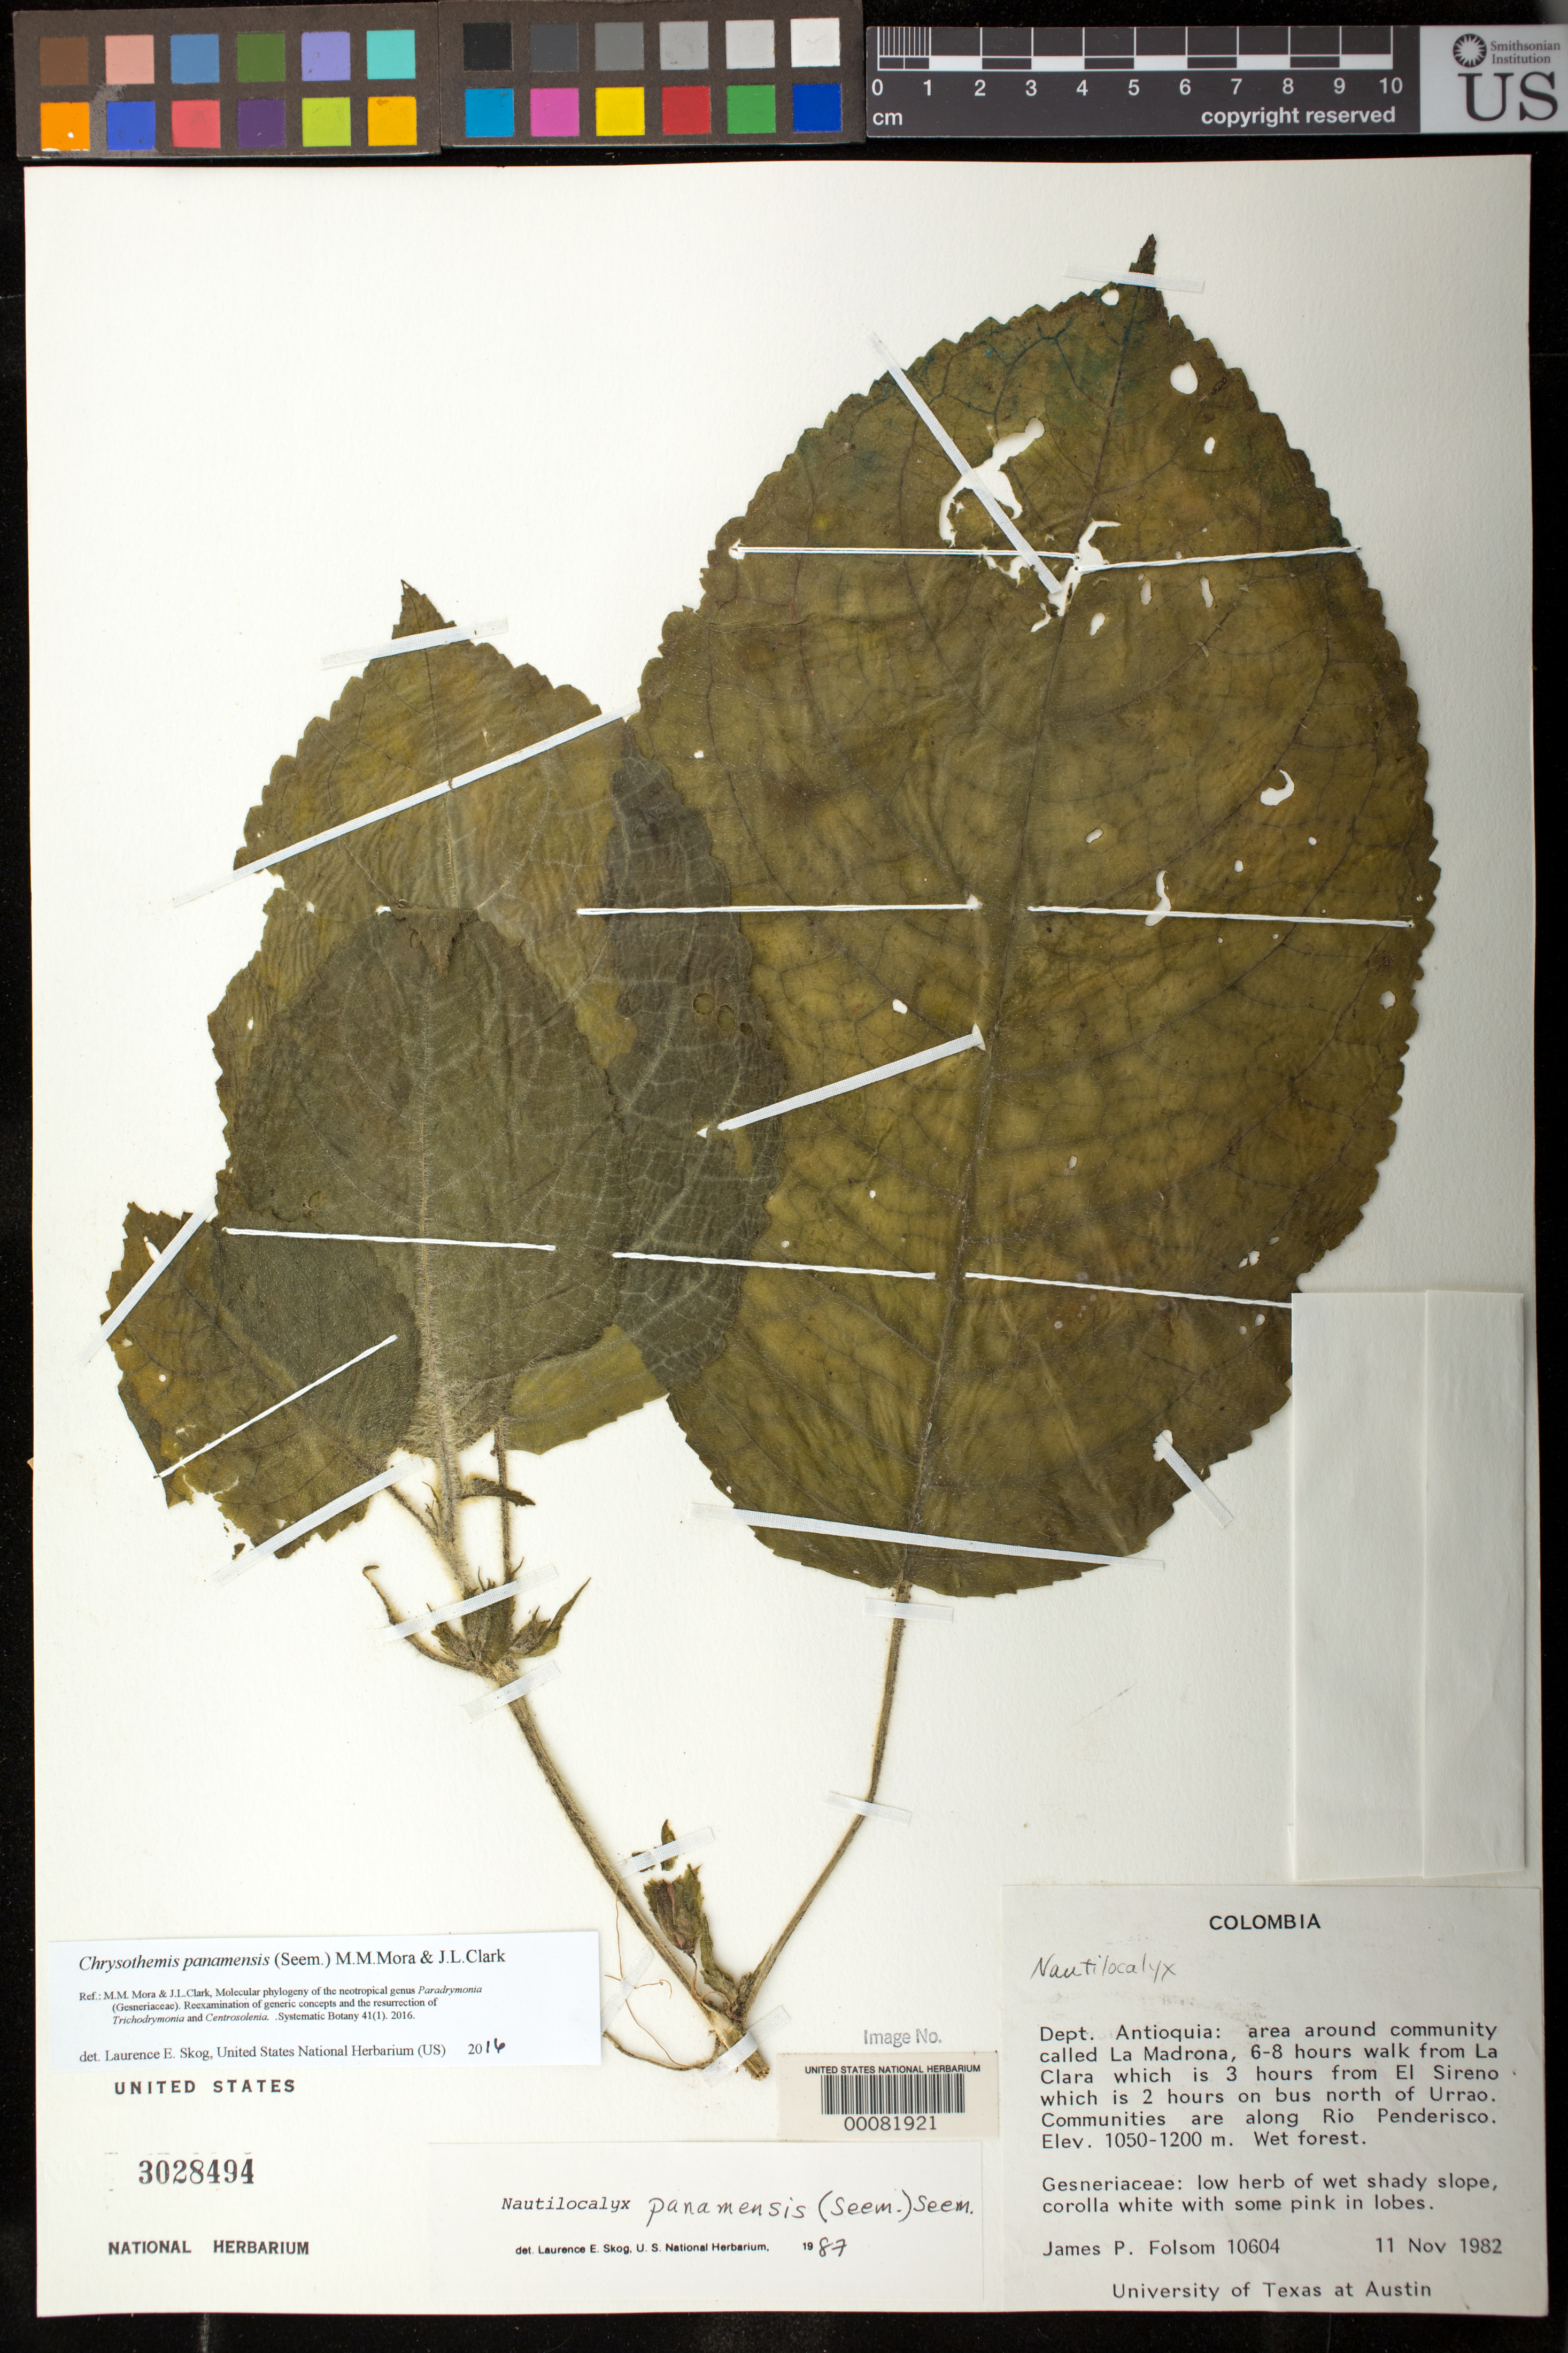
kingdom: Plantae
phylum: Tracheophyta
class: Magnoliopsida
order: Lamiales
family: Gesneriaceae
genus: Chrysothemis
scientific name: Chrysothemis panamensis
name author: (Seem.) M.M. Mora & J.L. Clark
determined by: Skog, Laurence E.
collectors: J. P. Folsom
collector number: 10604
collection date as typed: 11 Nov 1982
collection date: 1982-11-11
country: Colombia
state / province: Antioquia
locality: Area around community called La Madrona, 6-8 hrs walk from La Clara 3 hrs from El Sireno 2 hrs on bus N of Urrao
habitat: Wet forest; wet shady slope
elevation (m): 1050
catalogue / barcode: US 3028494